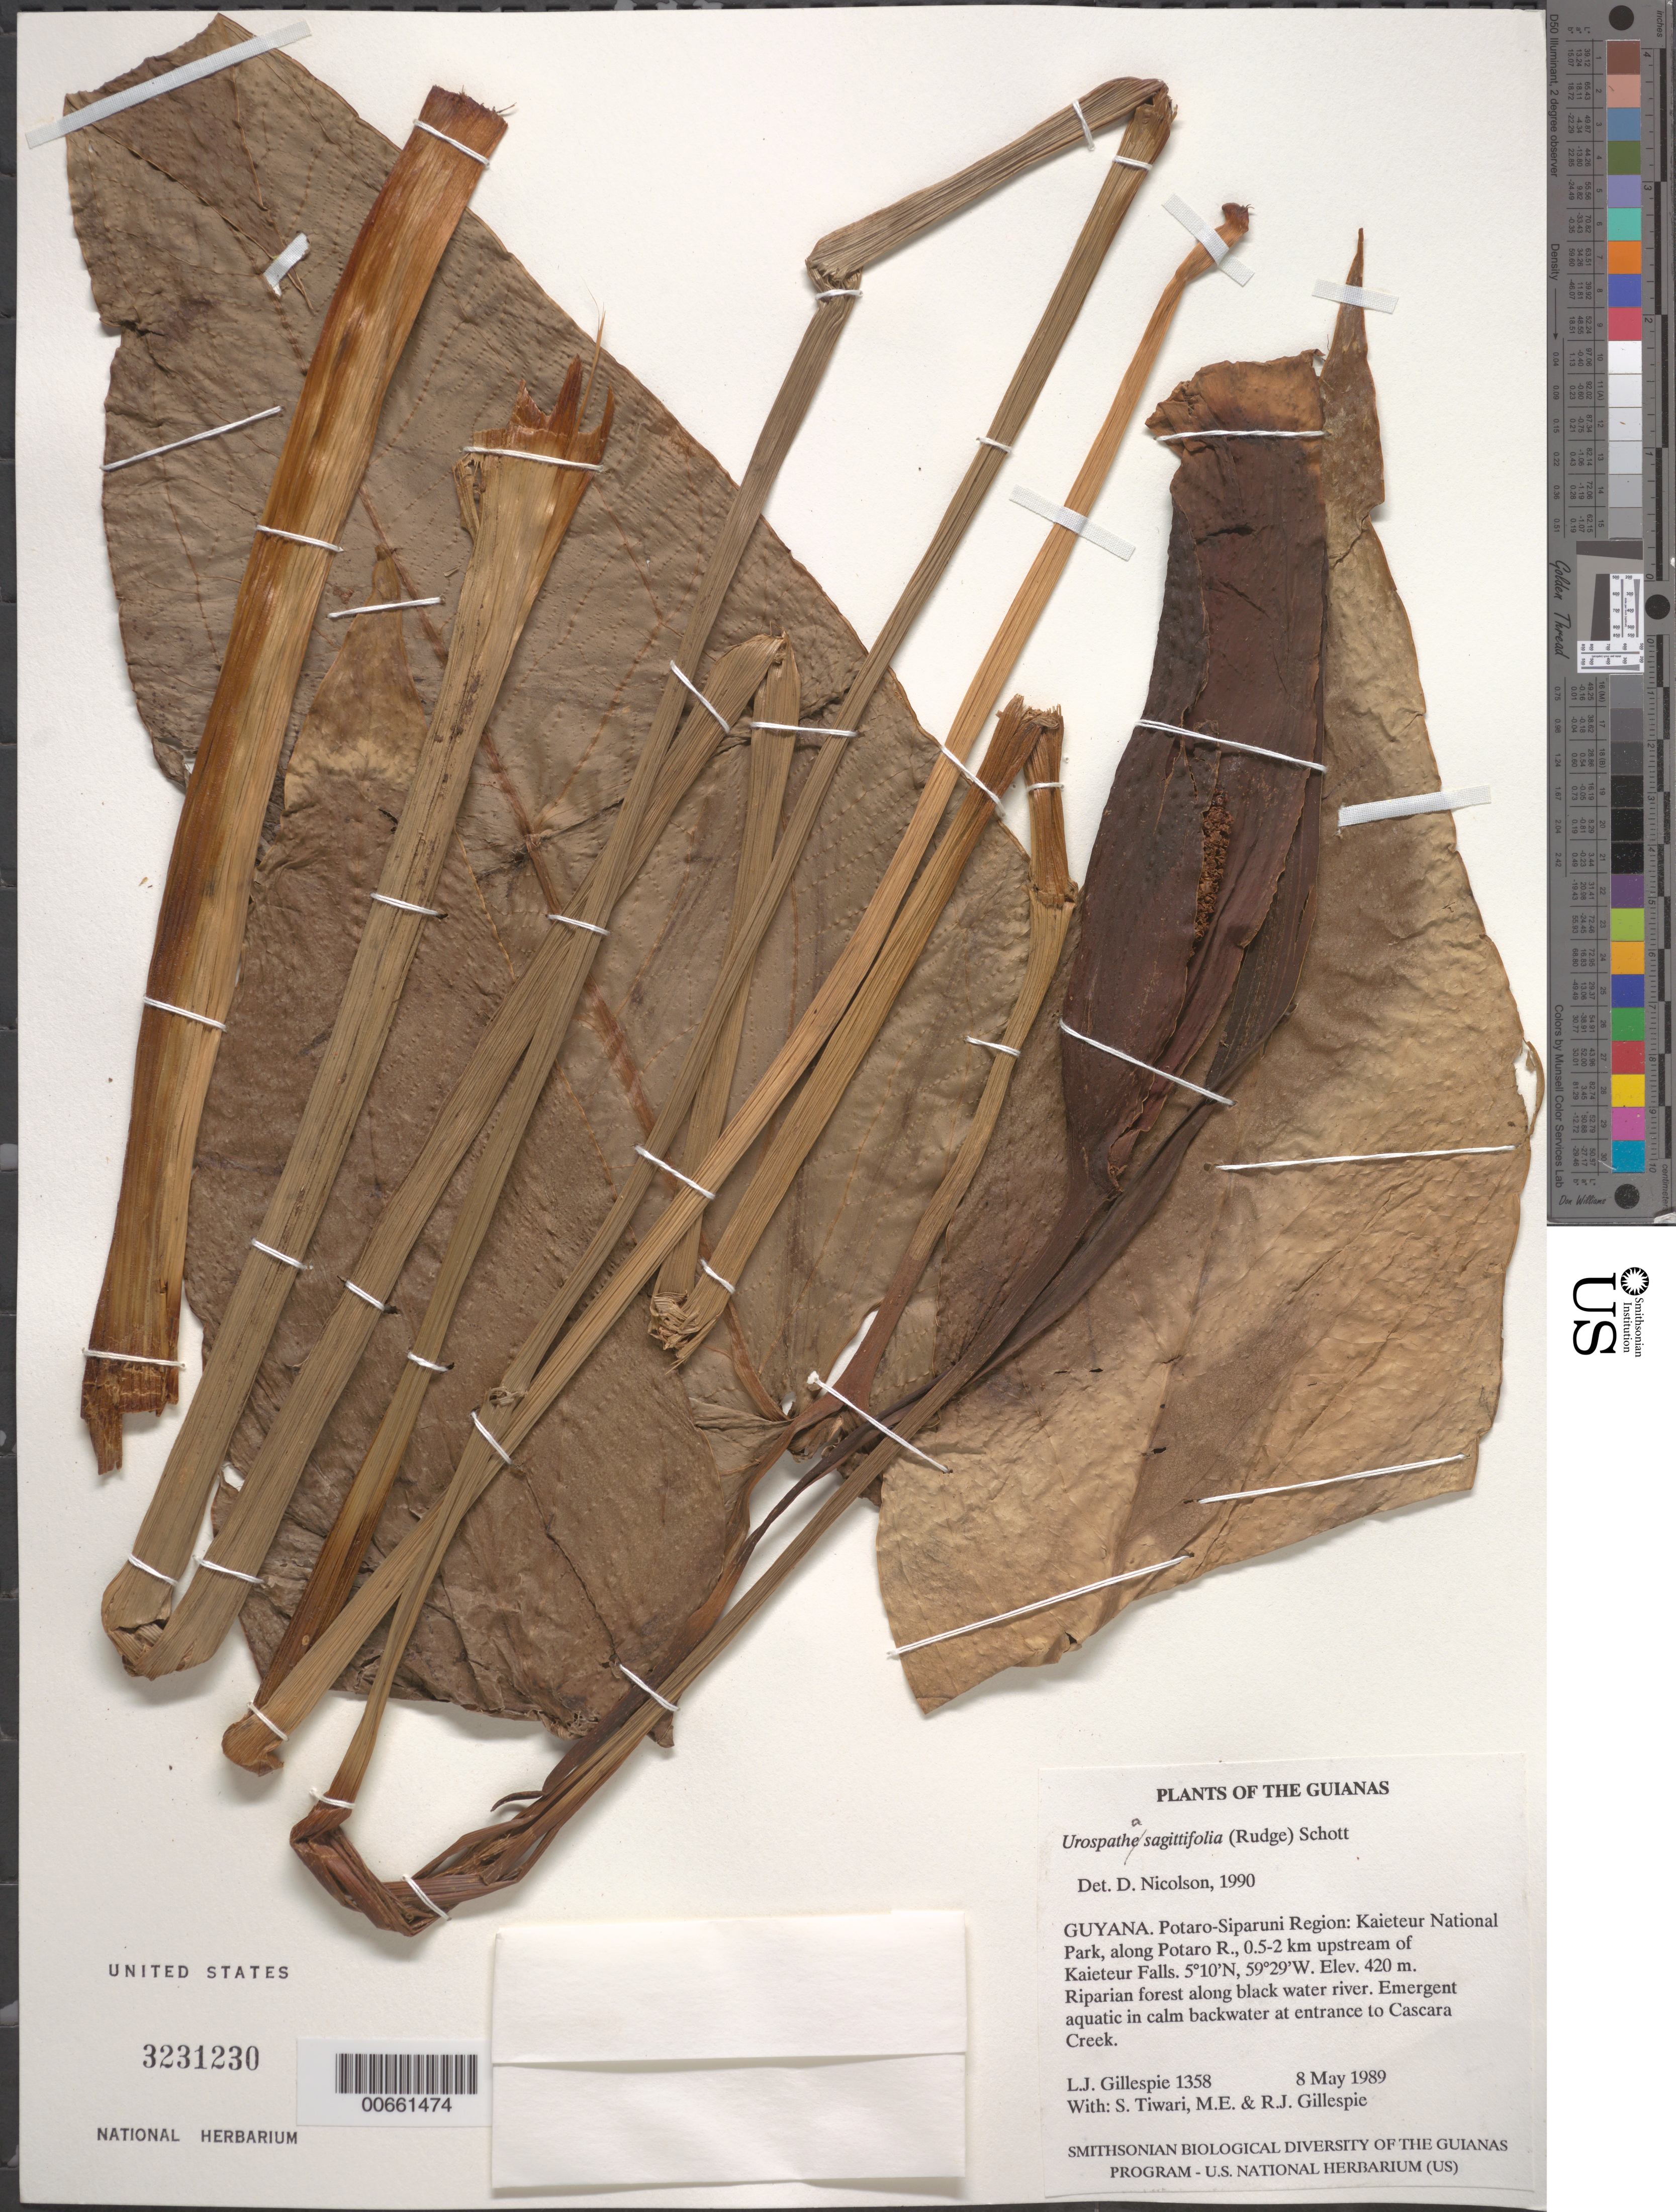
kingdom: Plantae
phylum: Tracheophyta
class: Liliopsida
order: Alismatales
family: Araceae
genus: Urospatha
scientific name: Urospatha sagittifolia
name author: (Rudge) Schott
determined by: Nicolson, Dan H.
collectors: L. J. Gillespie, S. Tiwari, M. Gillespie & R. Gillespie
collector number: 1358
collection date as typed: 8 May 1989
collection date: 1989-05-08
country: Guyana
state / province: Potaro-Siparuni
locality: Kaieteur National Park, along Potaro R., 0.5-2 km upstream of Kaieteur Falls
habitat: Riparian forest along black water river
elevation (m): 420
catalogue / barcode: US 3231230